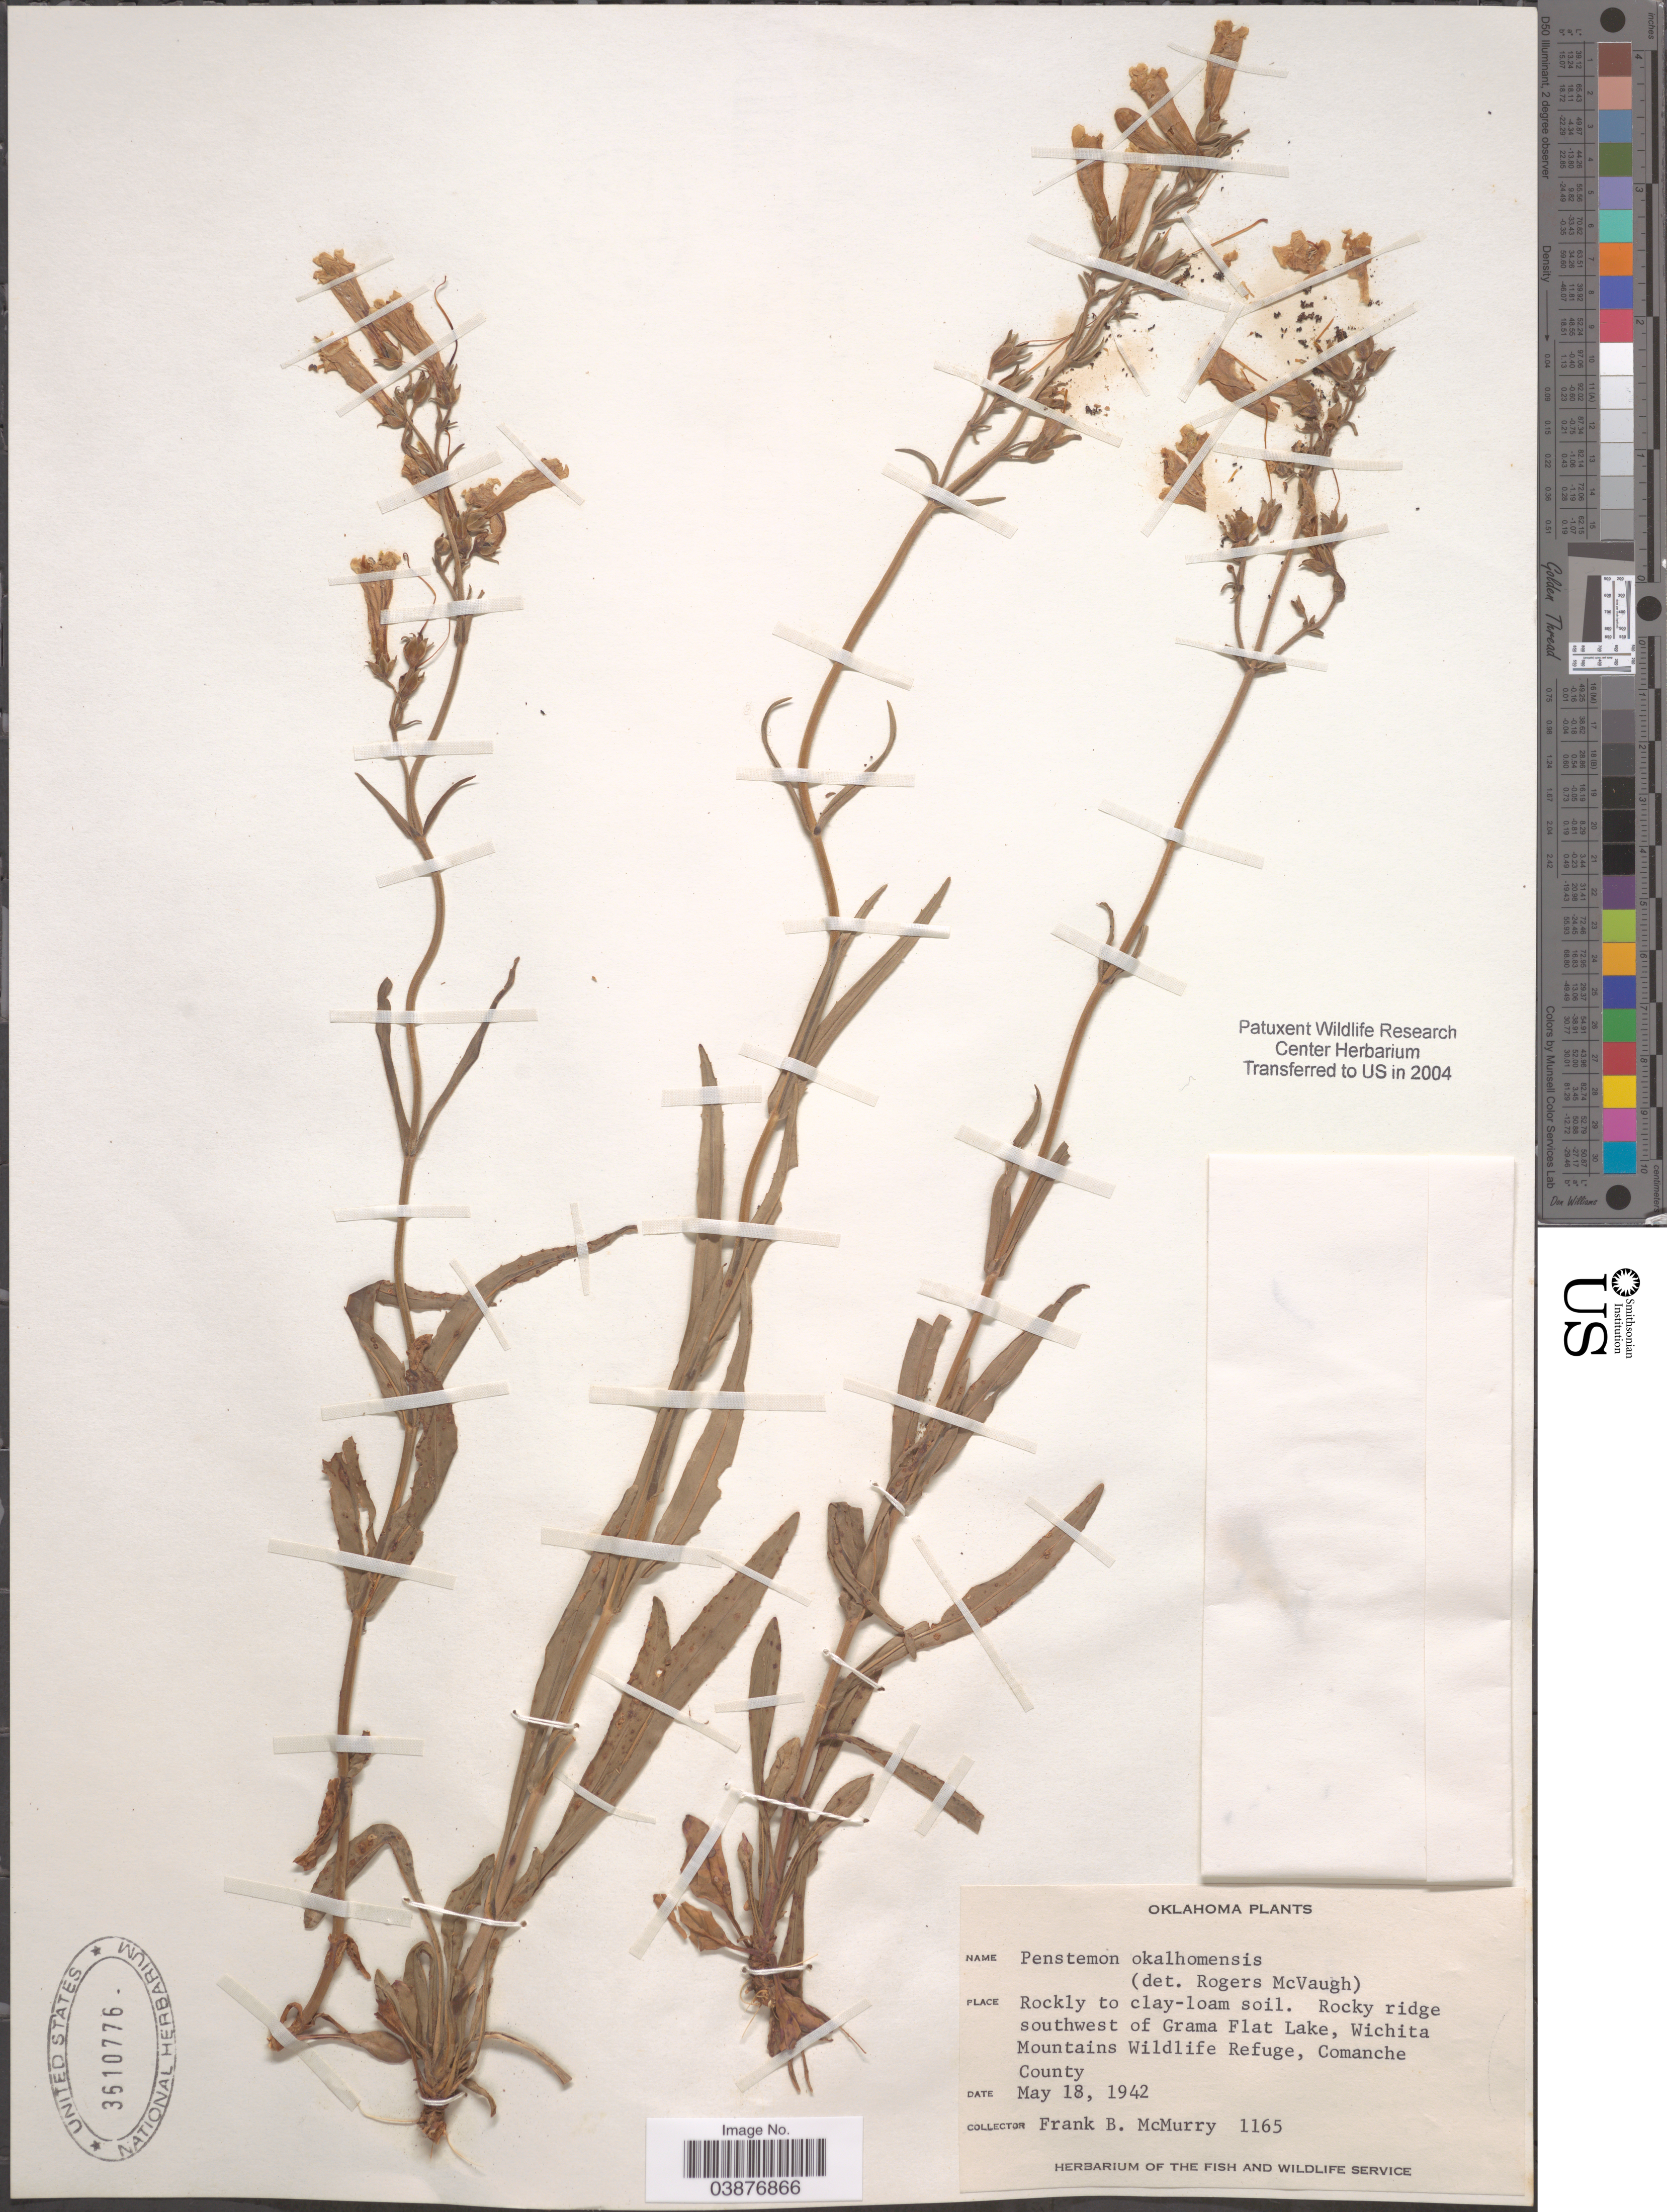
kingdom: Plantae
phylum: Tracheophyta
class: Magnoliopsida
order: Lamiales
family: Plantaginaceae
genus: Penstemon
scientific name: Penstemon oklahomensis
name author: Pennell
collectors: F. B. McMurry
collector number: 1165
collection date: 1942-05-18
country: United States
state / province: Oklahoma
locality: Rocky ridge southwest of Grama Flat Lake, Wichita Mountains Wildlife Refuge, Comanche County.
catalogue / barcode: US 3610776